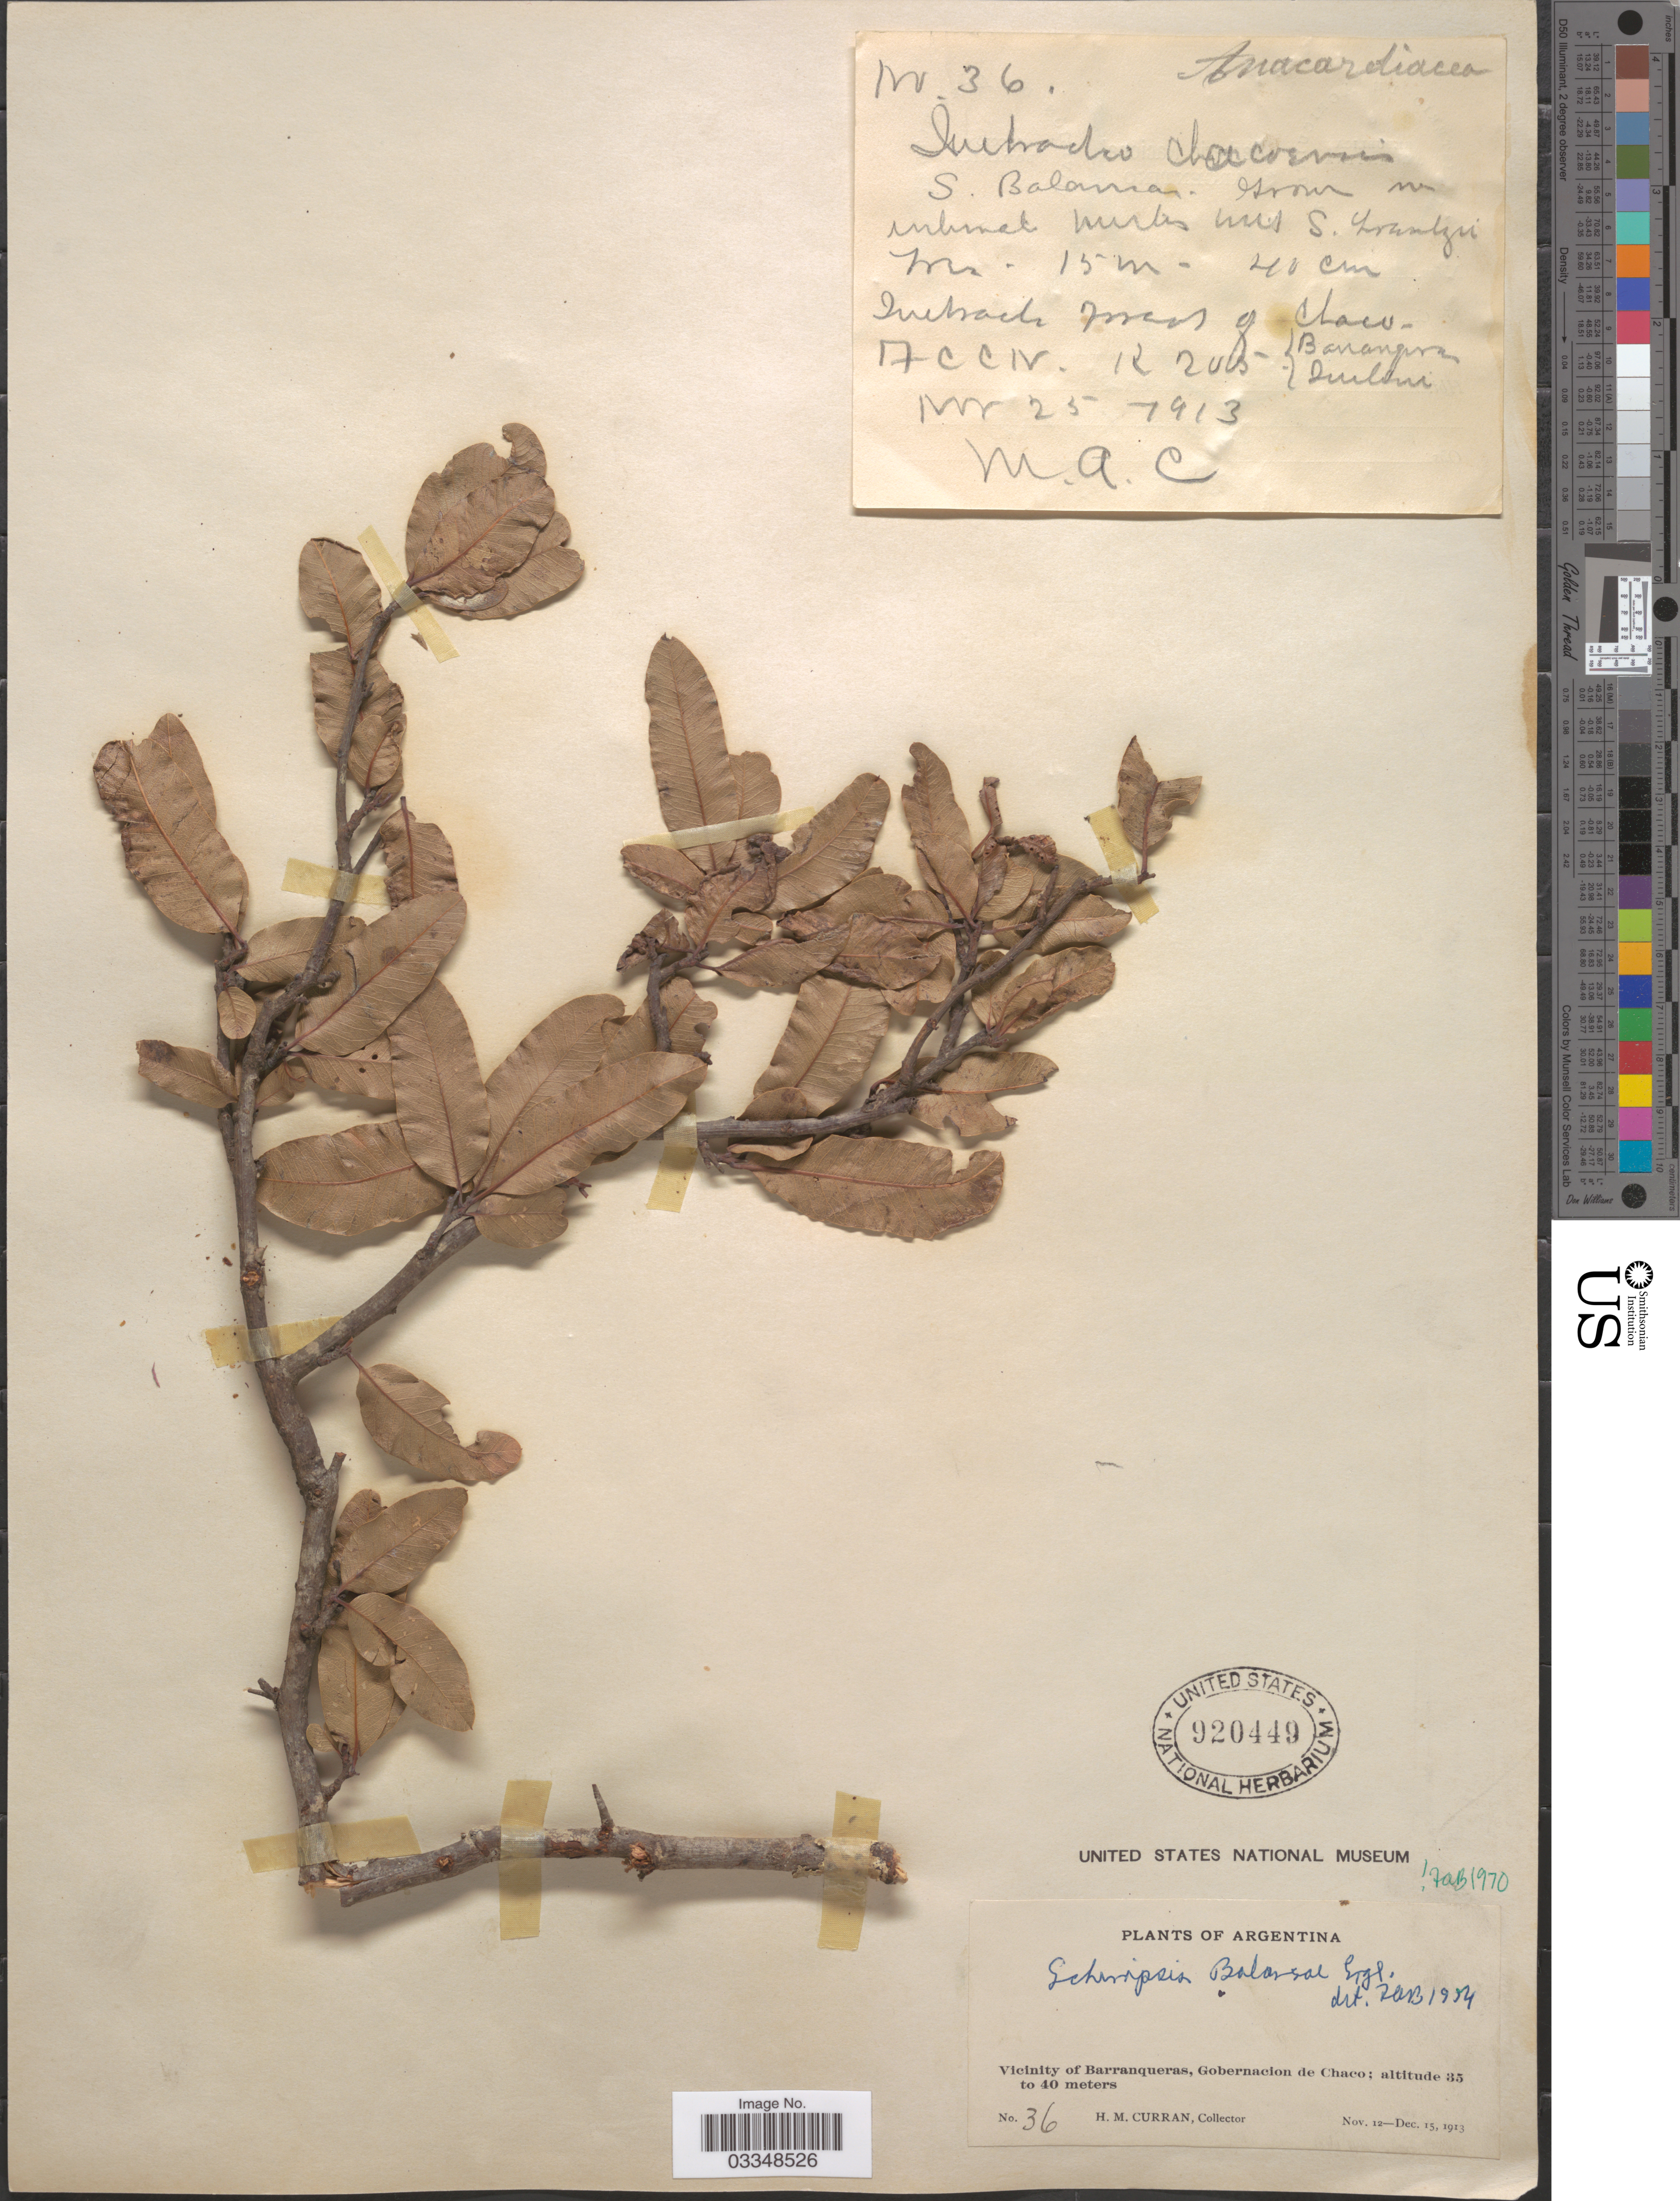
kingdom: Plantae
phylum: Tracheophyta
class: Magnoliopsida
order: Sapindales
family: Anacardiaceae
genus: Schinopsis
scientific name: Schinopsis balansae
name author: Engl.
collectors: H. M. Curran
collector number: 36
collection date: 1913-11-25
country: Argentina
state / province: Chaco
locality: Vicinity of Barranqueras, Gobernacion de Chaco.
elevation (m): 35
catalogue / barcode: US 920449